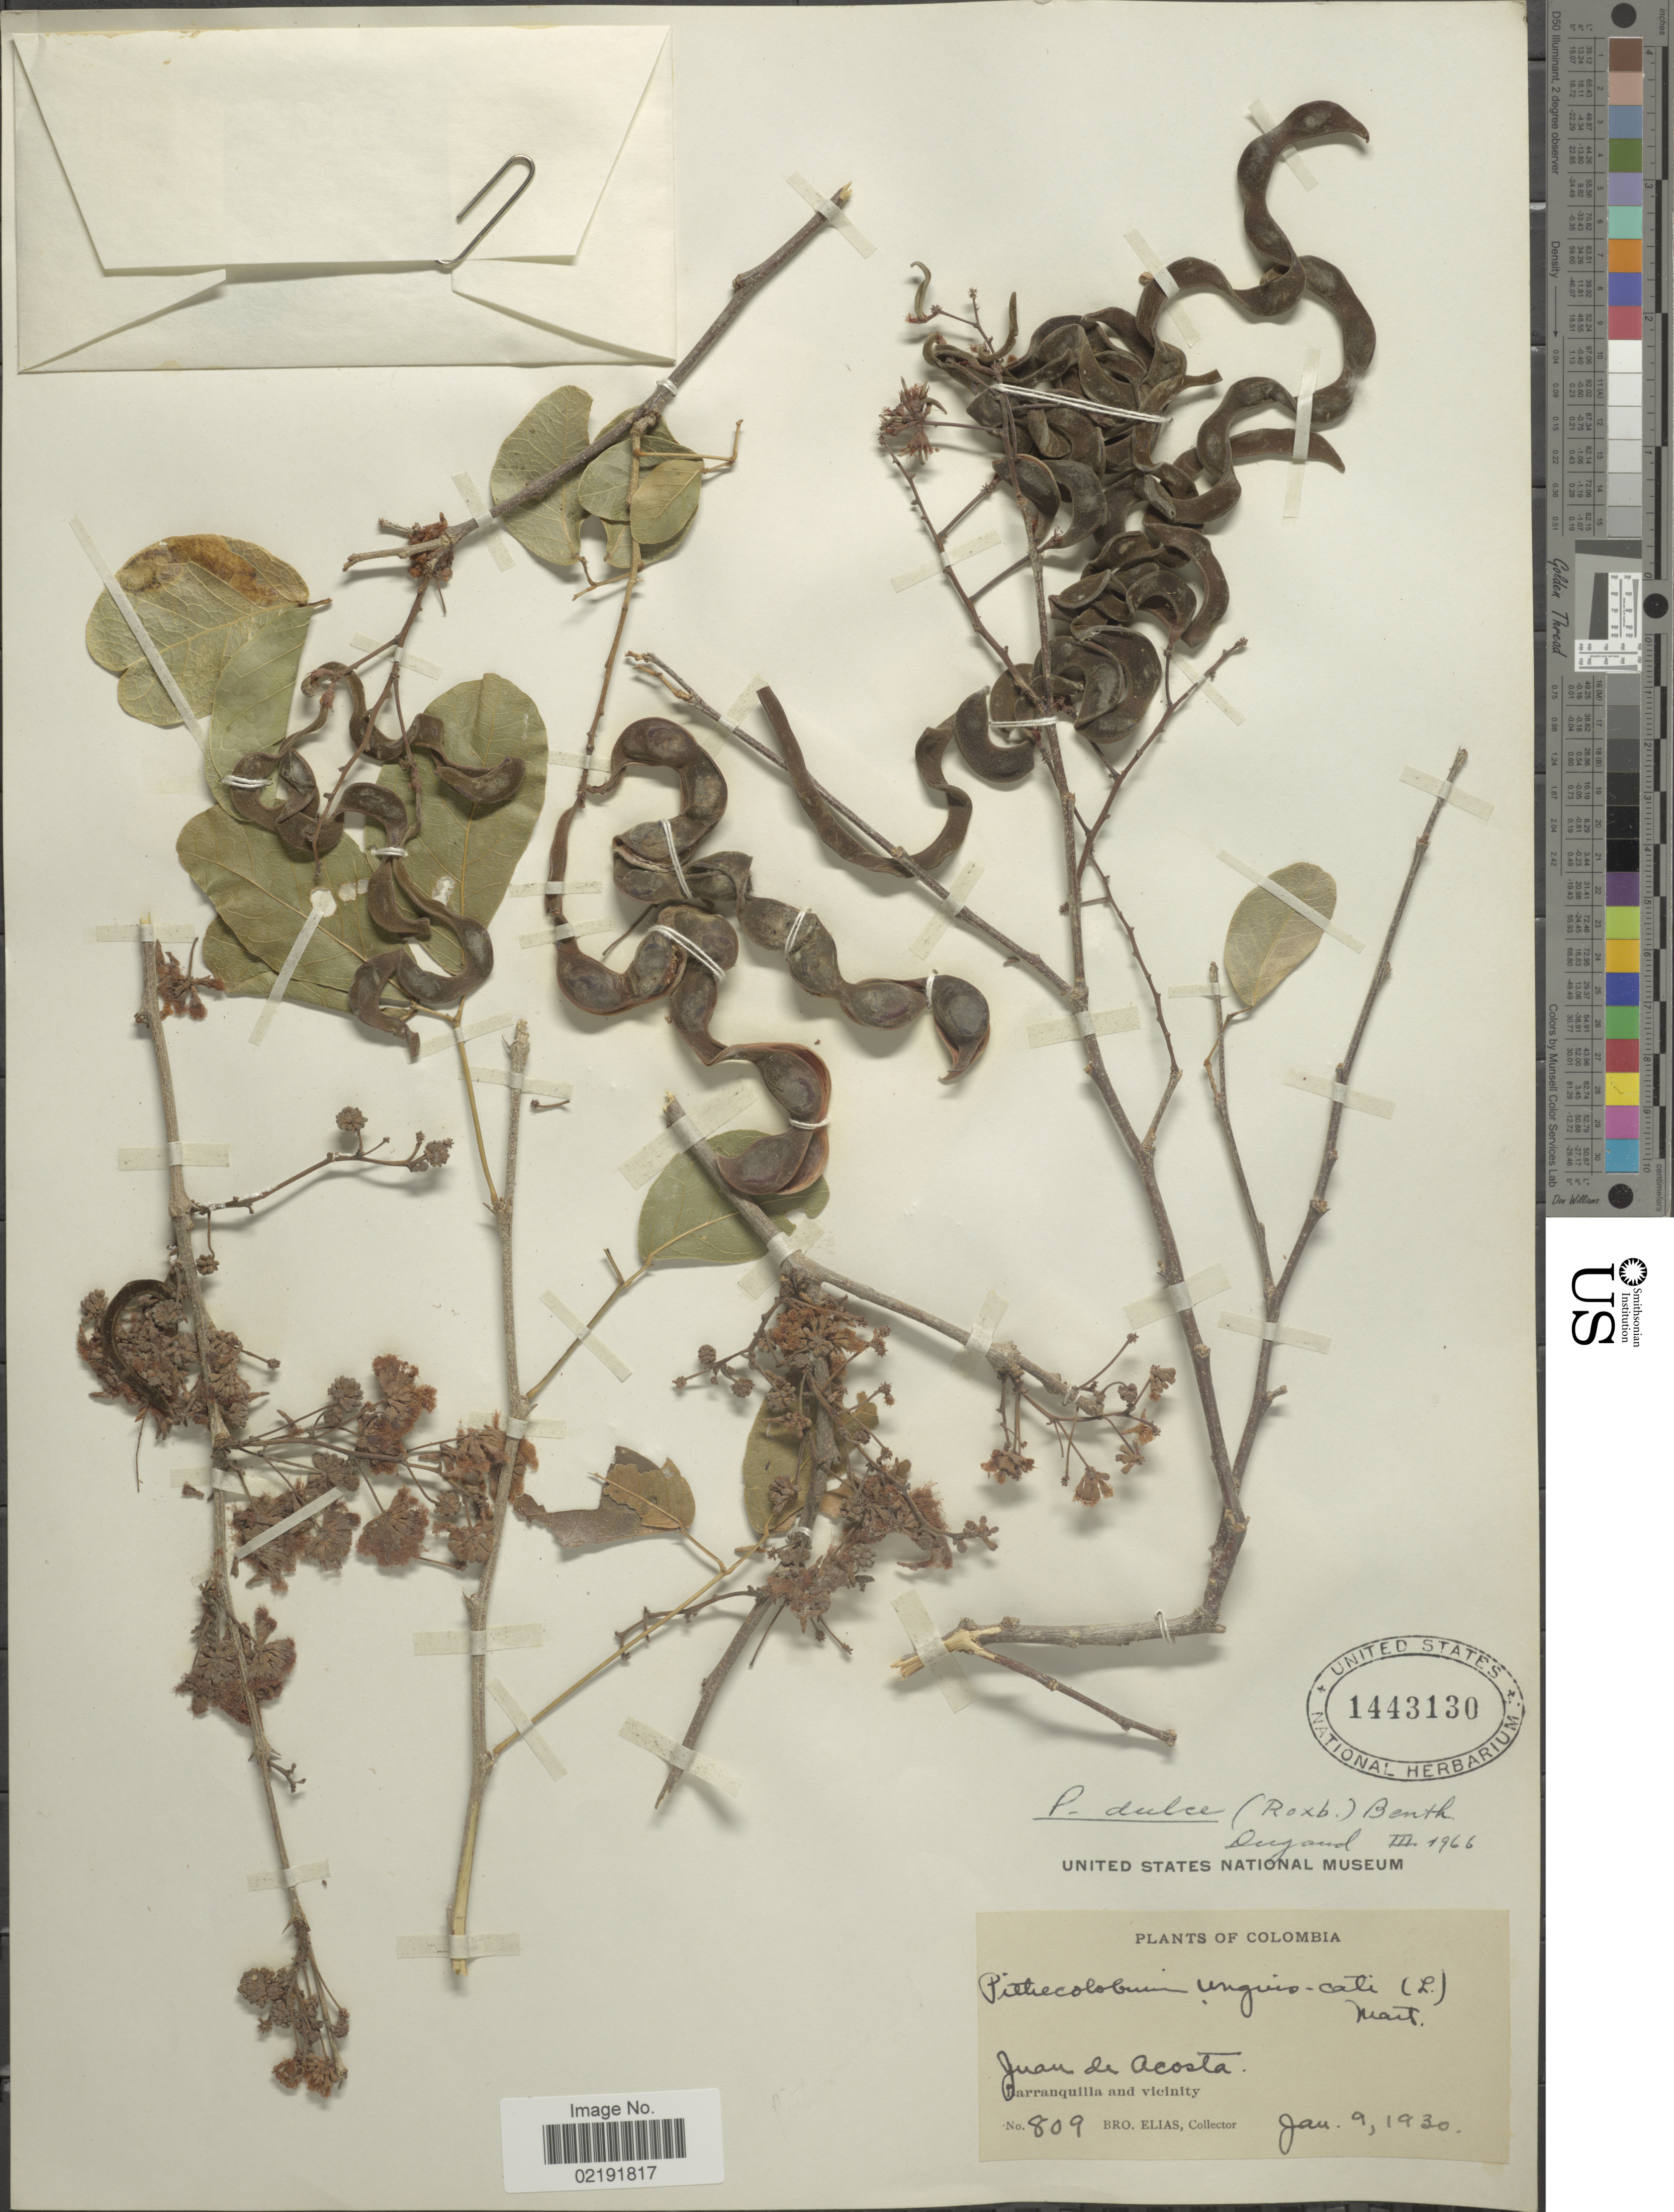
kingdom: Plantae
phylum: Tracheophyta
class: Magnoliopsida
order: Fabales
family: Fabaceae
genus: Pithecellobium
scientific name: Pithecellobium dulce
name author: (Roxb.) Benth.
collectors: Bro. Elias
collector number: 809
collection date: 1930-01-09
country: Colombia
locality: Juan de Acosta. Barranquilla and vicinity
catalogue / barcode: US 1443130